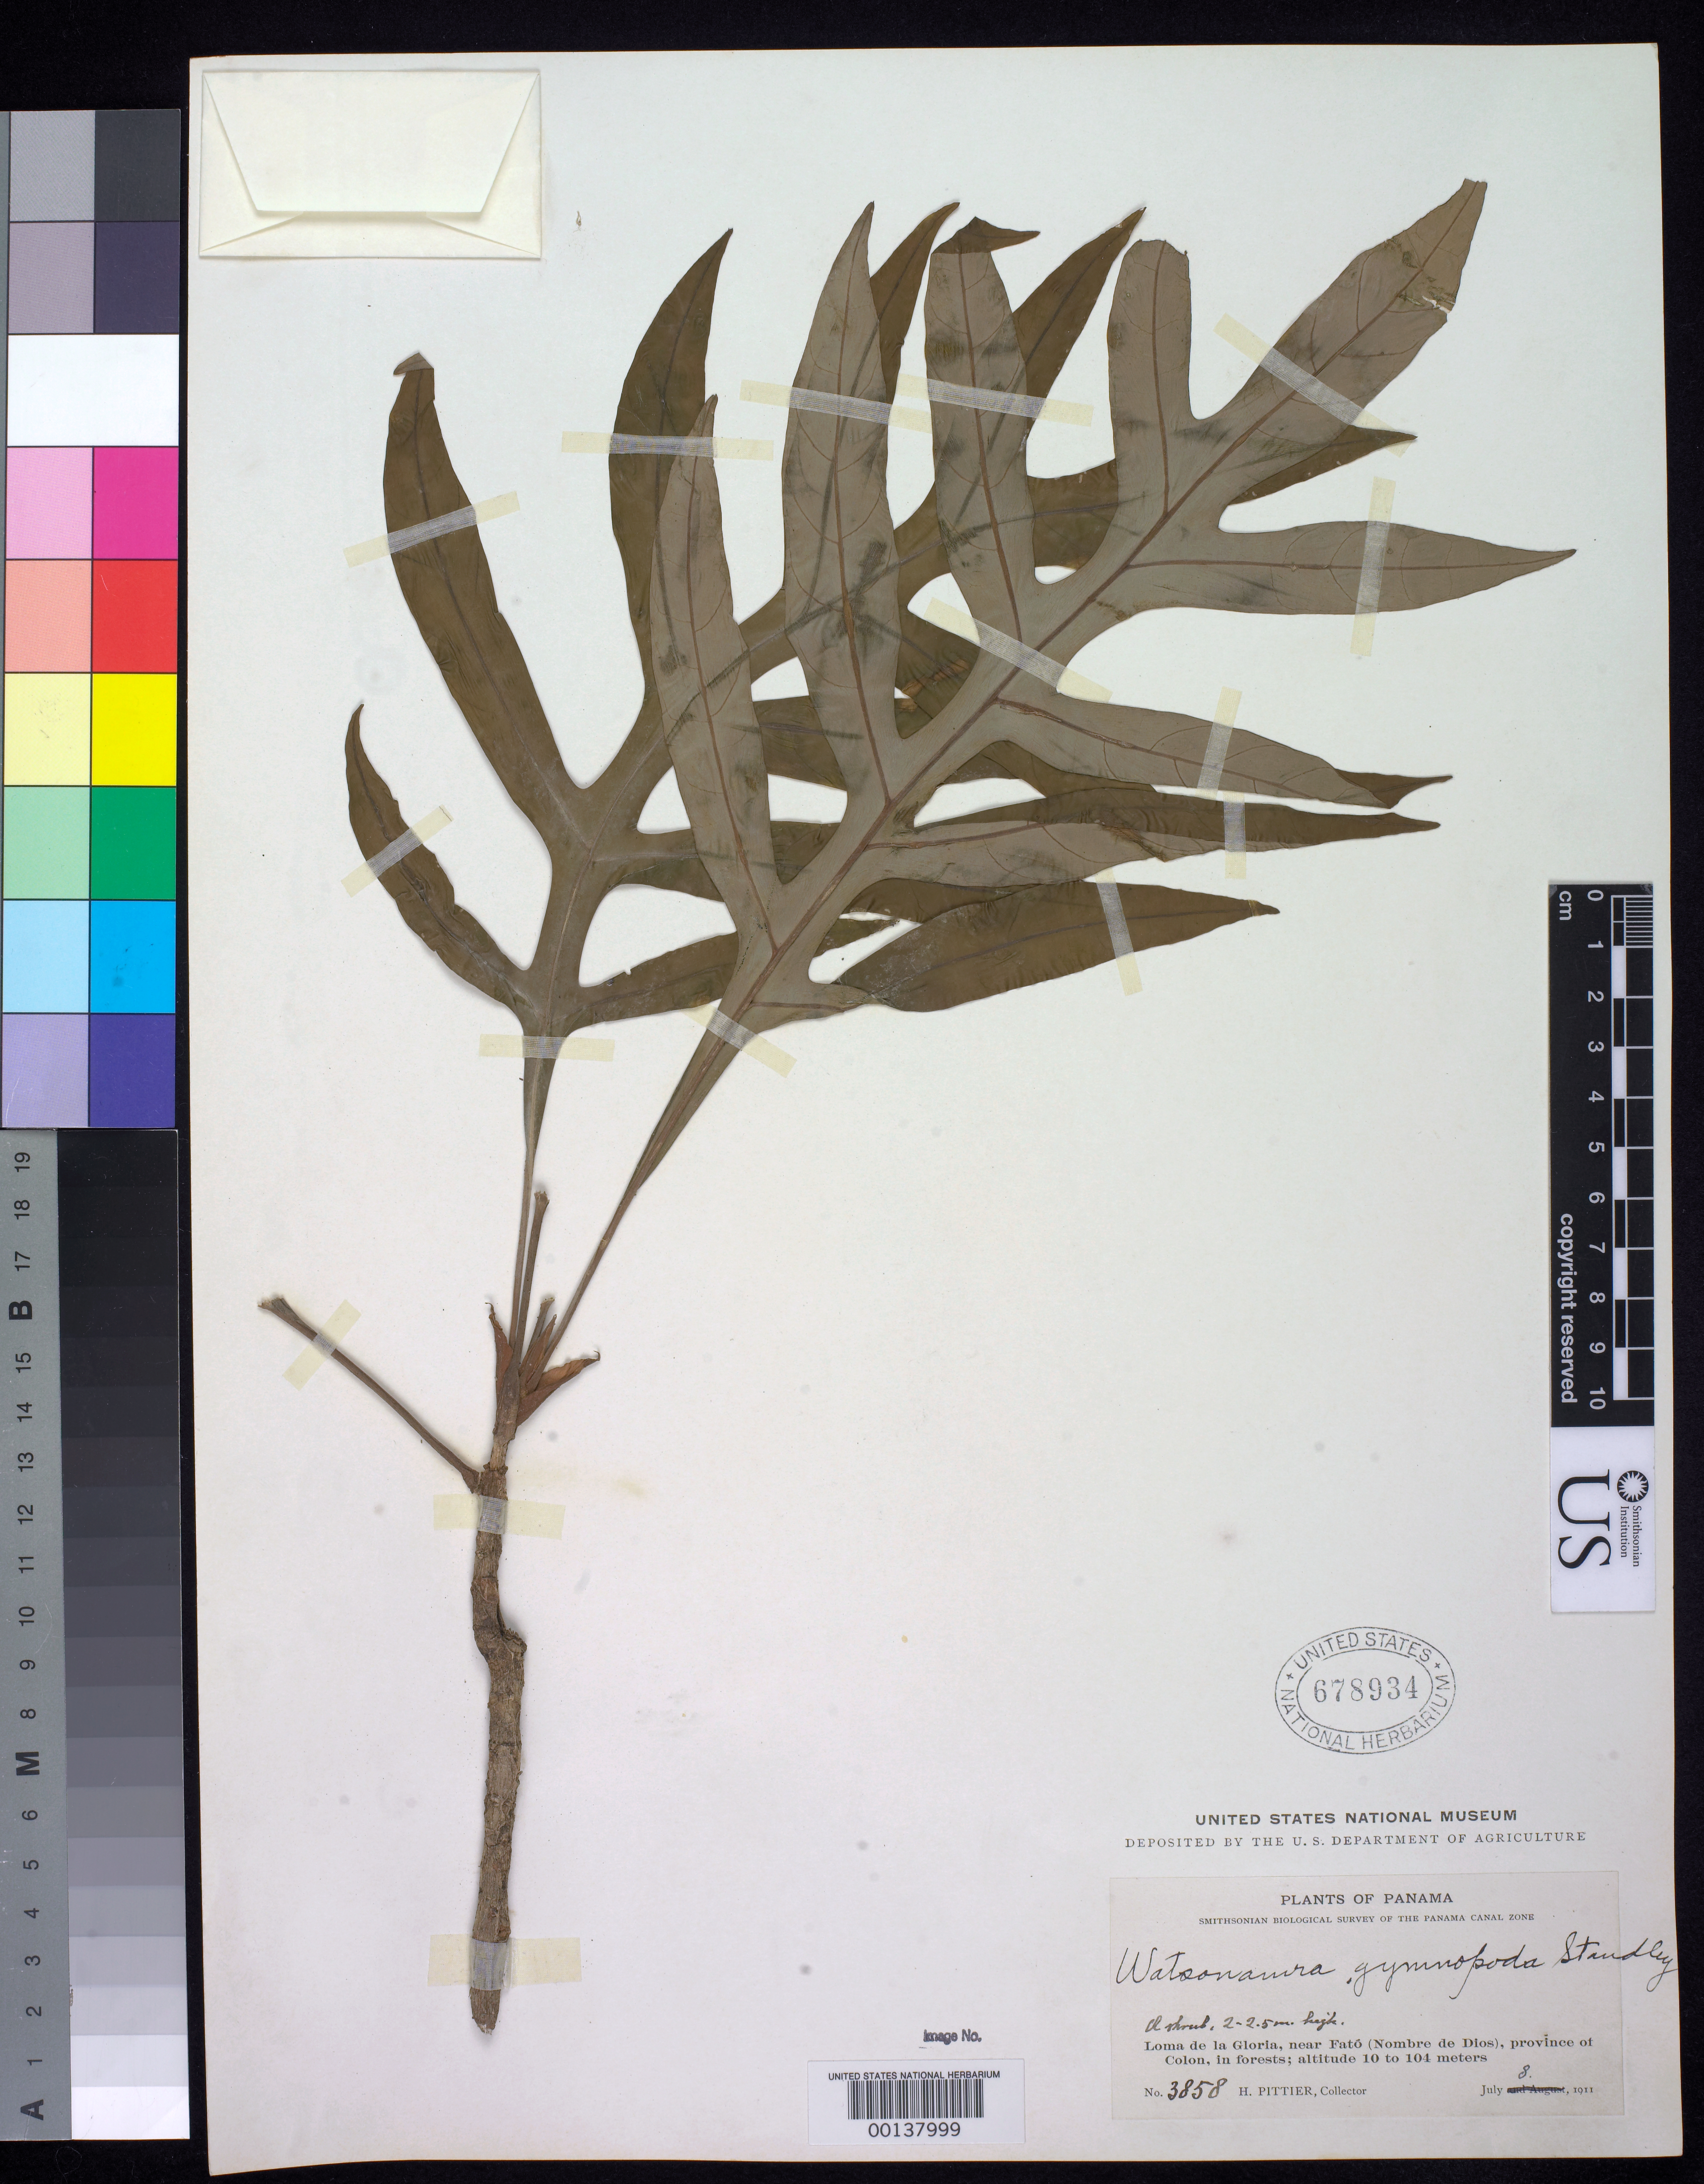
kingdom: Plantae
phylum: Tracheophyta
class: Magnoliopsida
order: Gentianales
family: Rubiaceae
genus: Watsonamra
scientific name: Watsonamra gymnopoda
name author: Standl.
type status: Isotype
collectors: H. F. Pittier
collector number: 3858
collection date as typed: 08 Jul 1911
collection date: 1911-07-08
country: Panama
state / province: Colón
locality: Loma de La Gloria, near Fato.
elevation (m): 10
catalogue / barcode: US 678934